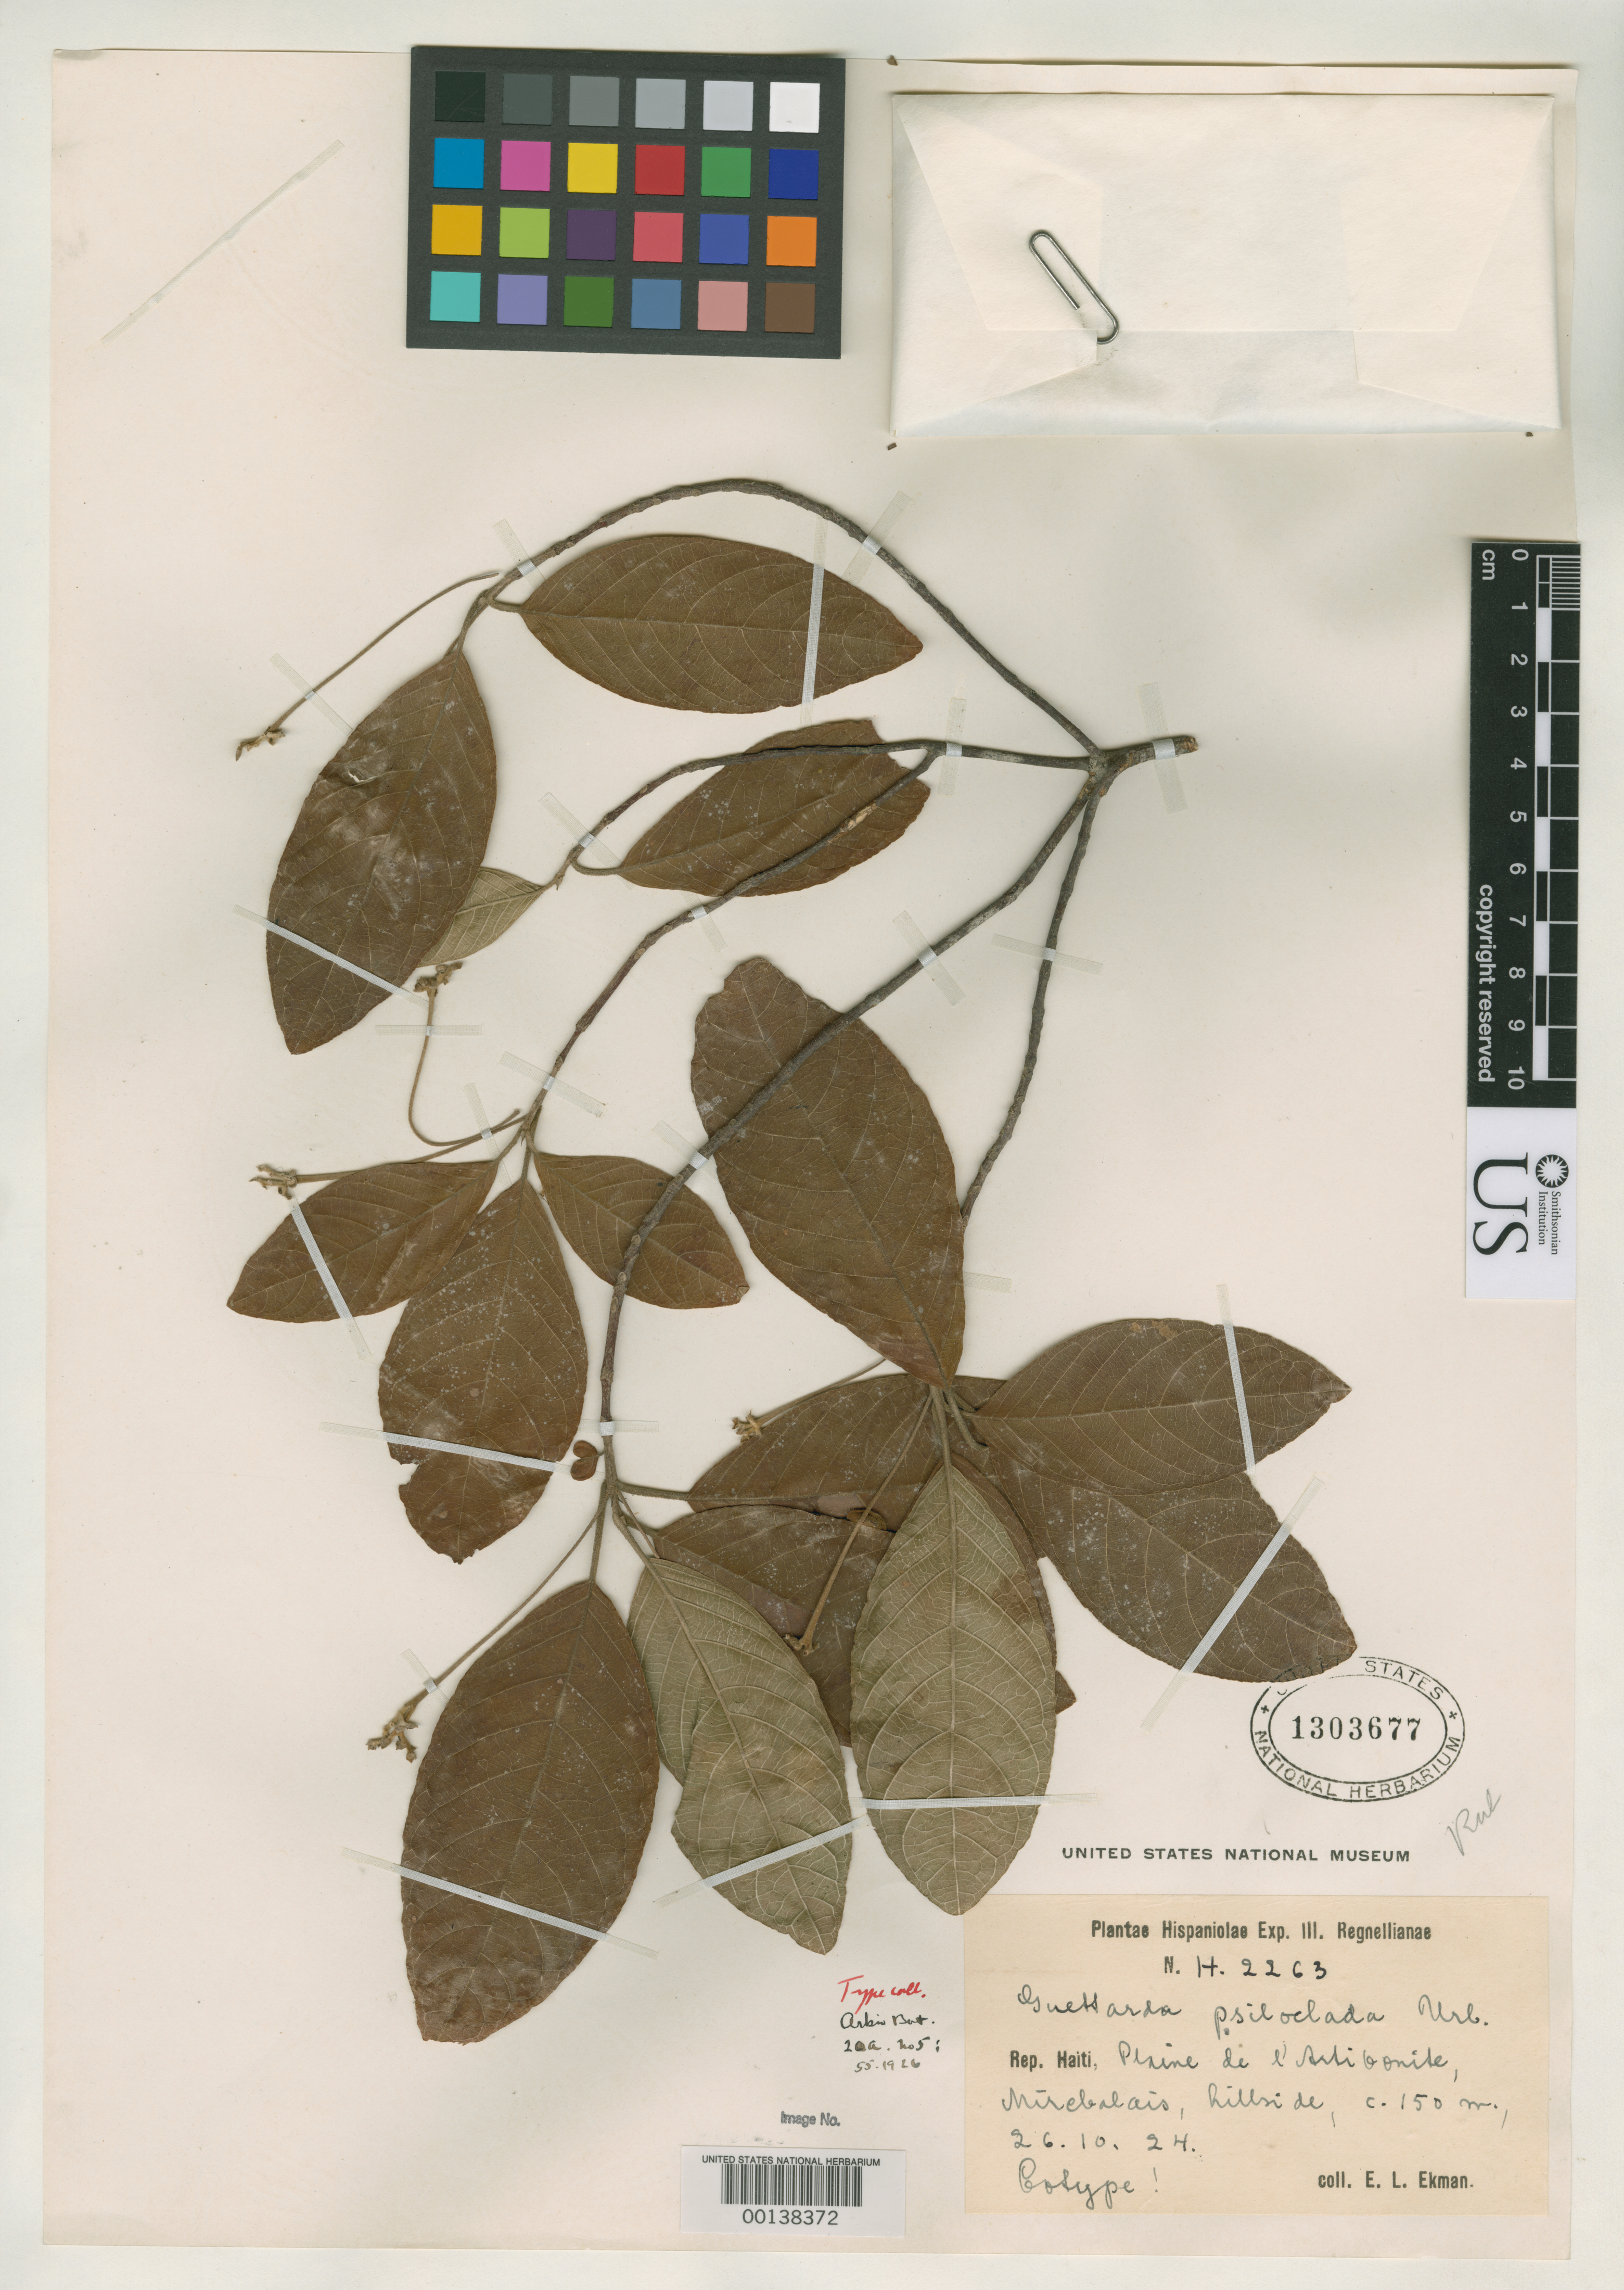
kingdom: Plantae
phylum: Tracheophyta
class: Magnoliopsida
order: Gentianales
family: Rubiaceae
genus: Guettarda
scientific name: Guettarda psiloclada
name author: Urb.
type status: Isotype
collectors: E. L. Ekman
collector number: H 2263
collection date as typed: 26 Oct 1924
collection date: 1924-10-26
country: Haiti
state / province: Artibonite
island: Hispaniola Island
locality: Prope Mirbalais.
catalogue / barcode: US 1303677